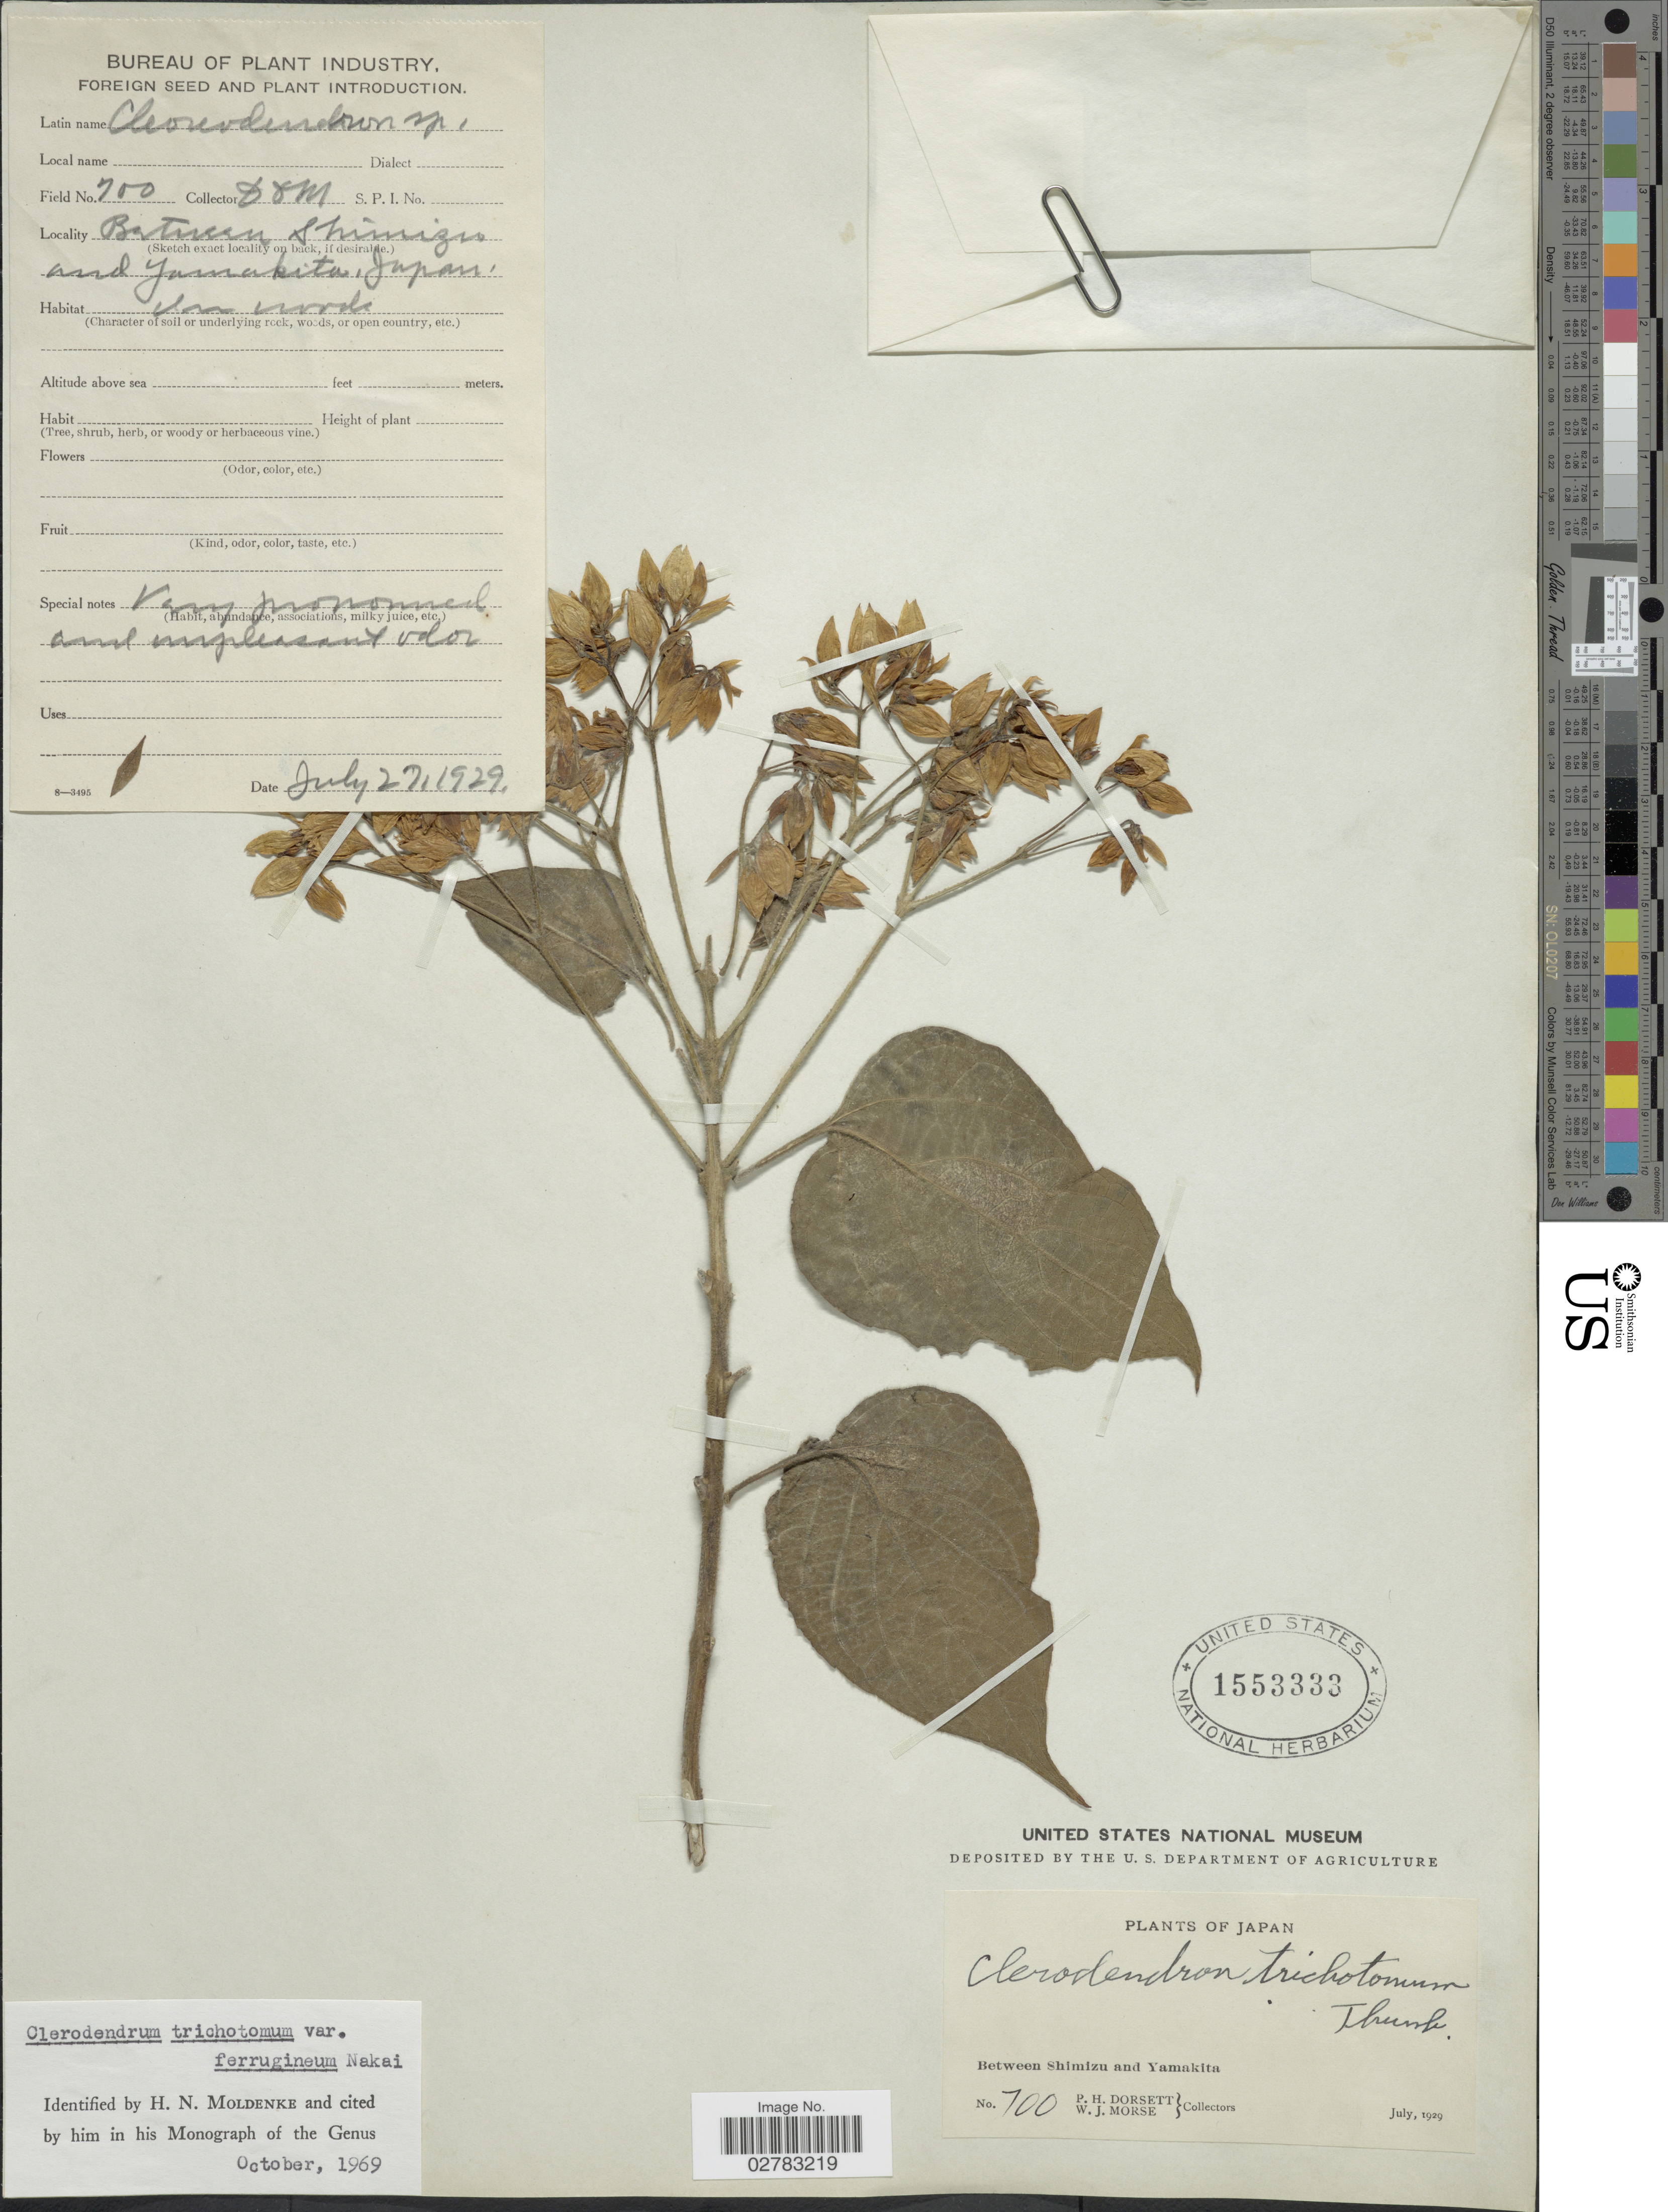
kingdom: Plantae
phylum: Tracheophyta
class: Magnoliopsida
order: Lamiales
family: Lamiaceae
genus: Clerodendrum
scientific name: Clerodendrum trichotomum var. ferrugineum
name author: Nakai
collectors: P. H. Dorsett & W. J. Morse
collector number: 700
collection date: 1929-07-27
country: Japan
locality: Between Shimizu and Yamakita.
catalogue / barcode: US 1553333